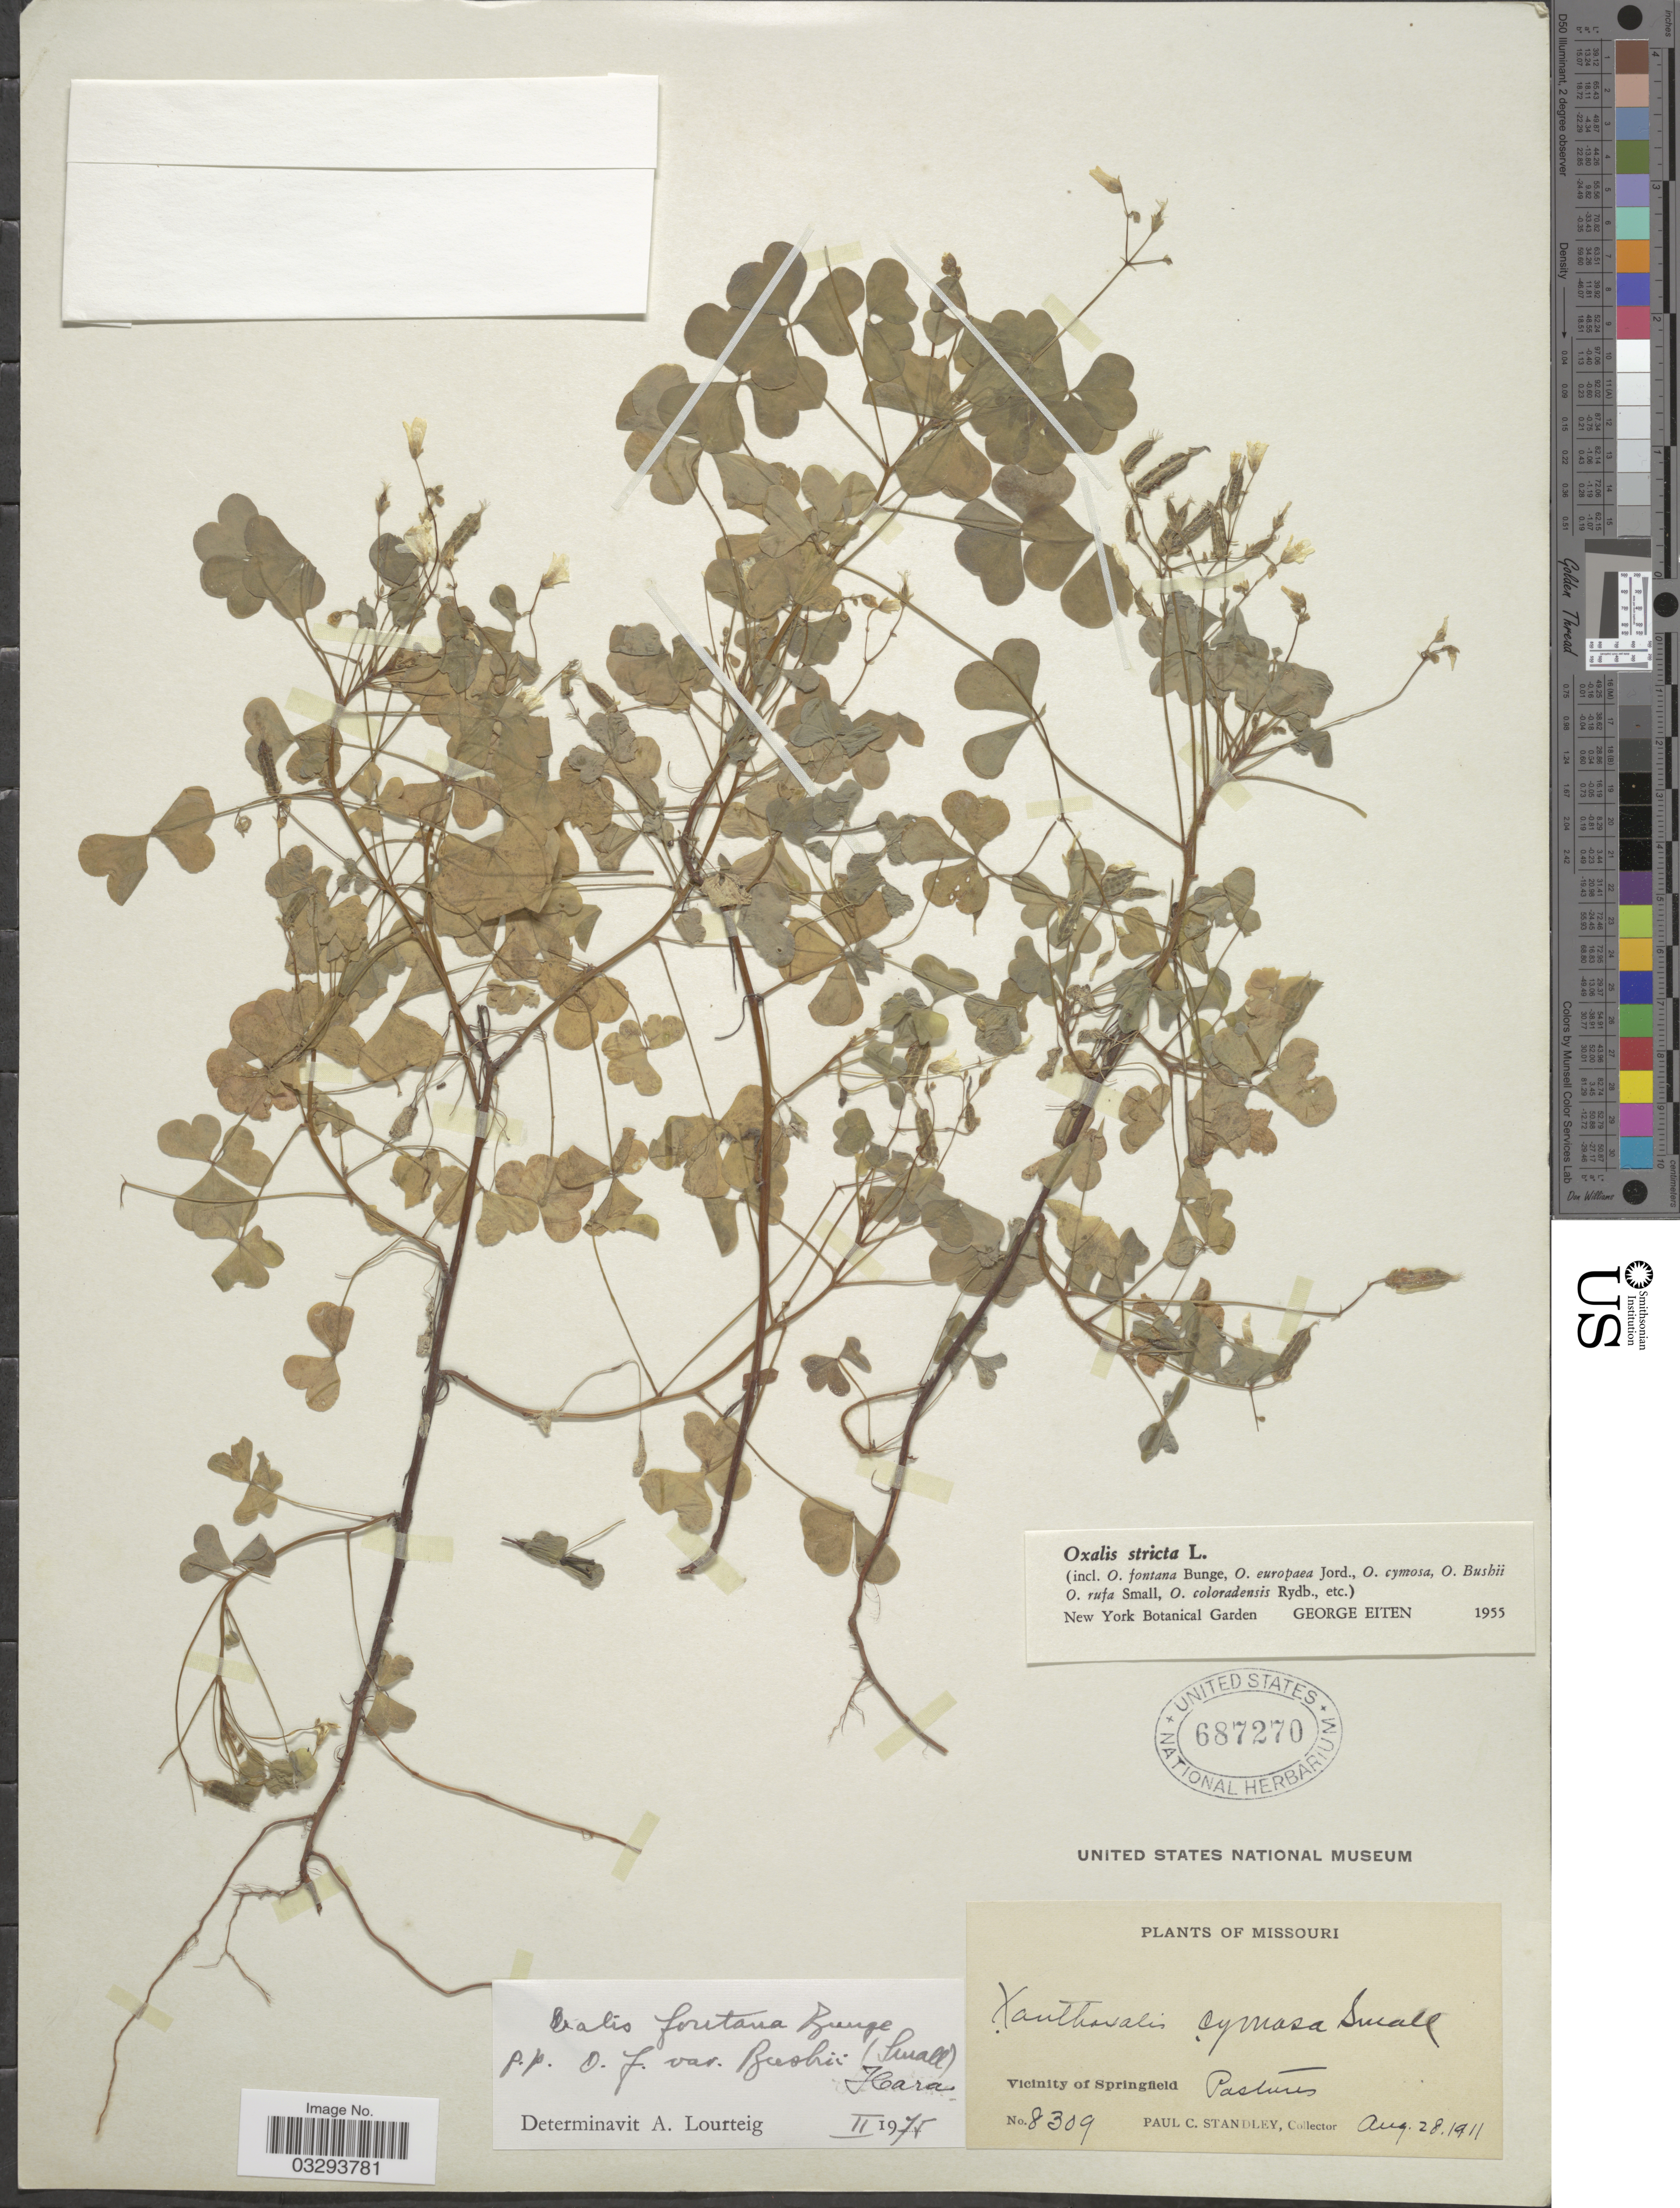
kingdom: Plantae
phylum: Tracheophyta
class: Magnoliopsida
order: Oxalidales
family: Oxalidaceae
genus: Oxalis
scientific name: Oxalis fontana var. bushii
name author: (Small) H. Hara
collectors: P. C. Standley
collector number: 8309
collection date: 1911-08-28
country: United States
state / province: Missouri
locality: Vicinity of Springfield.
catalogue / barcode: US 687270